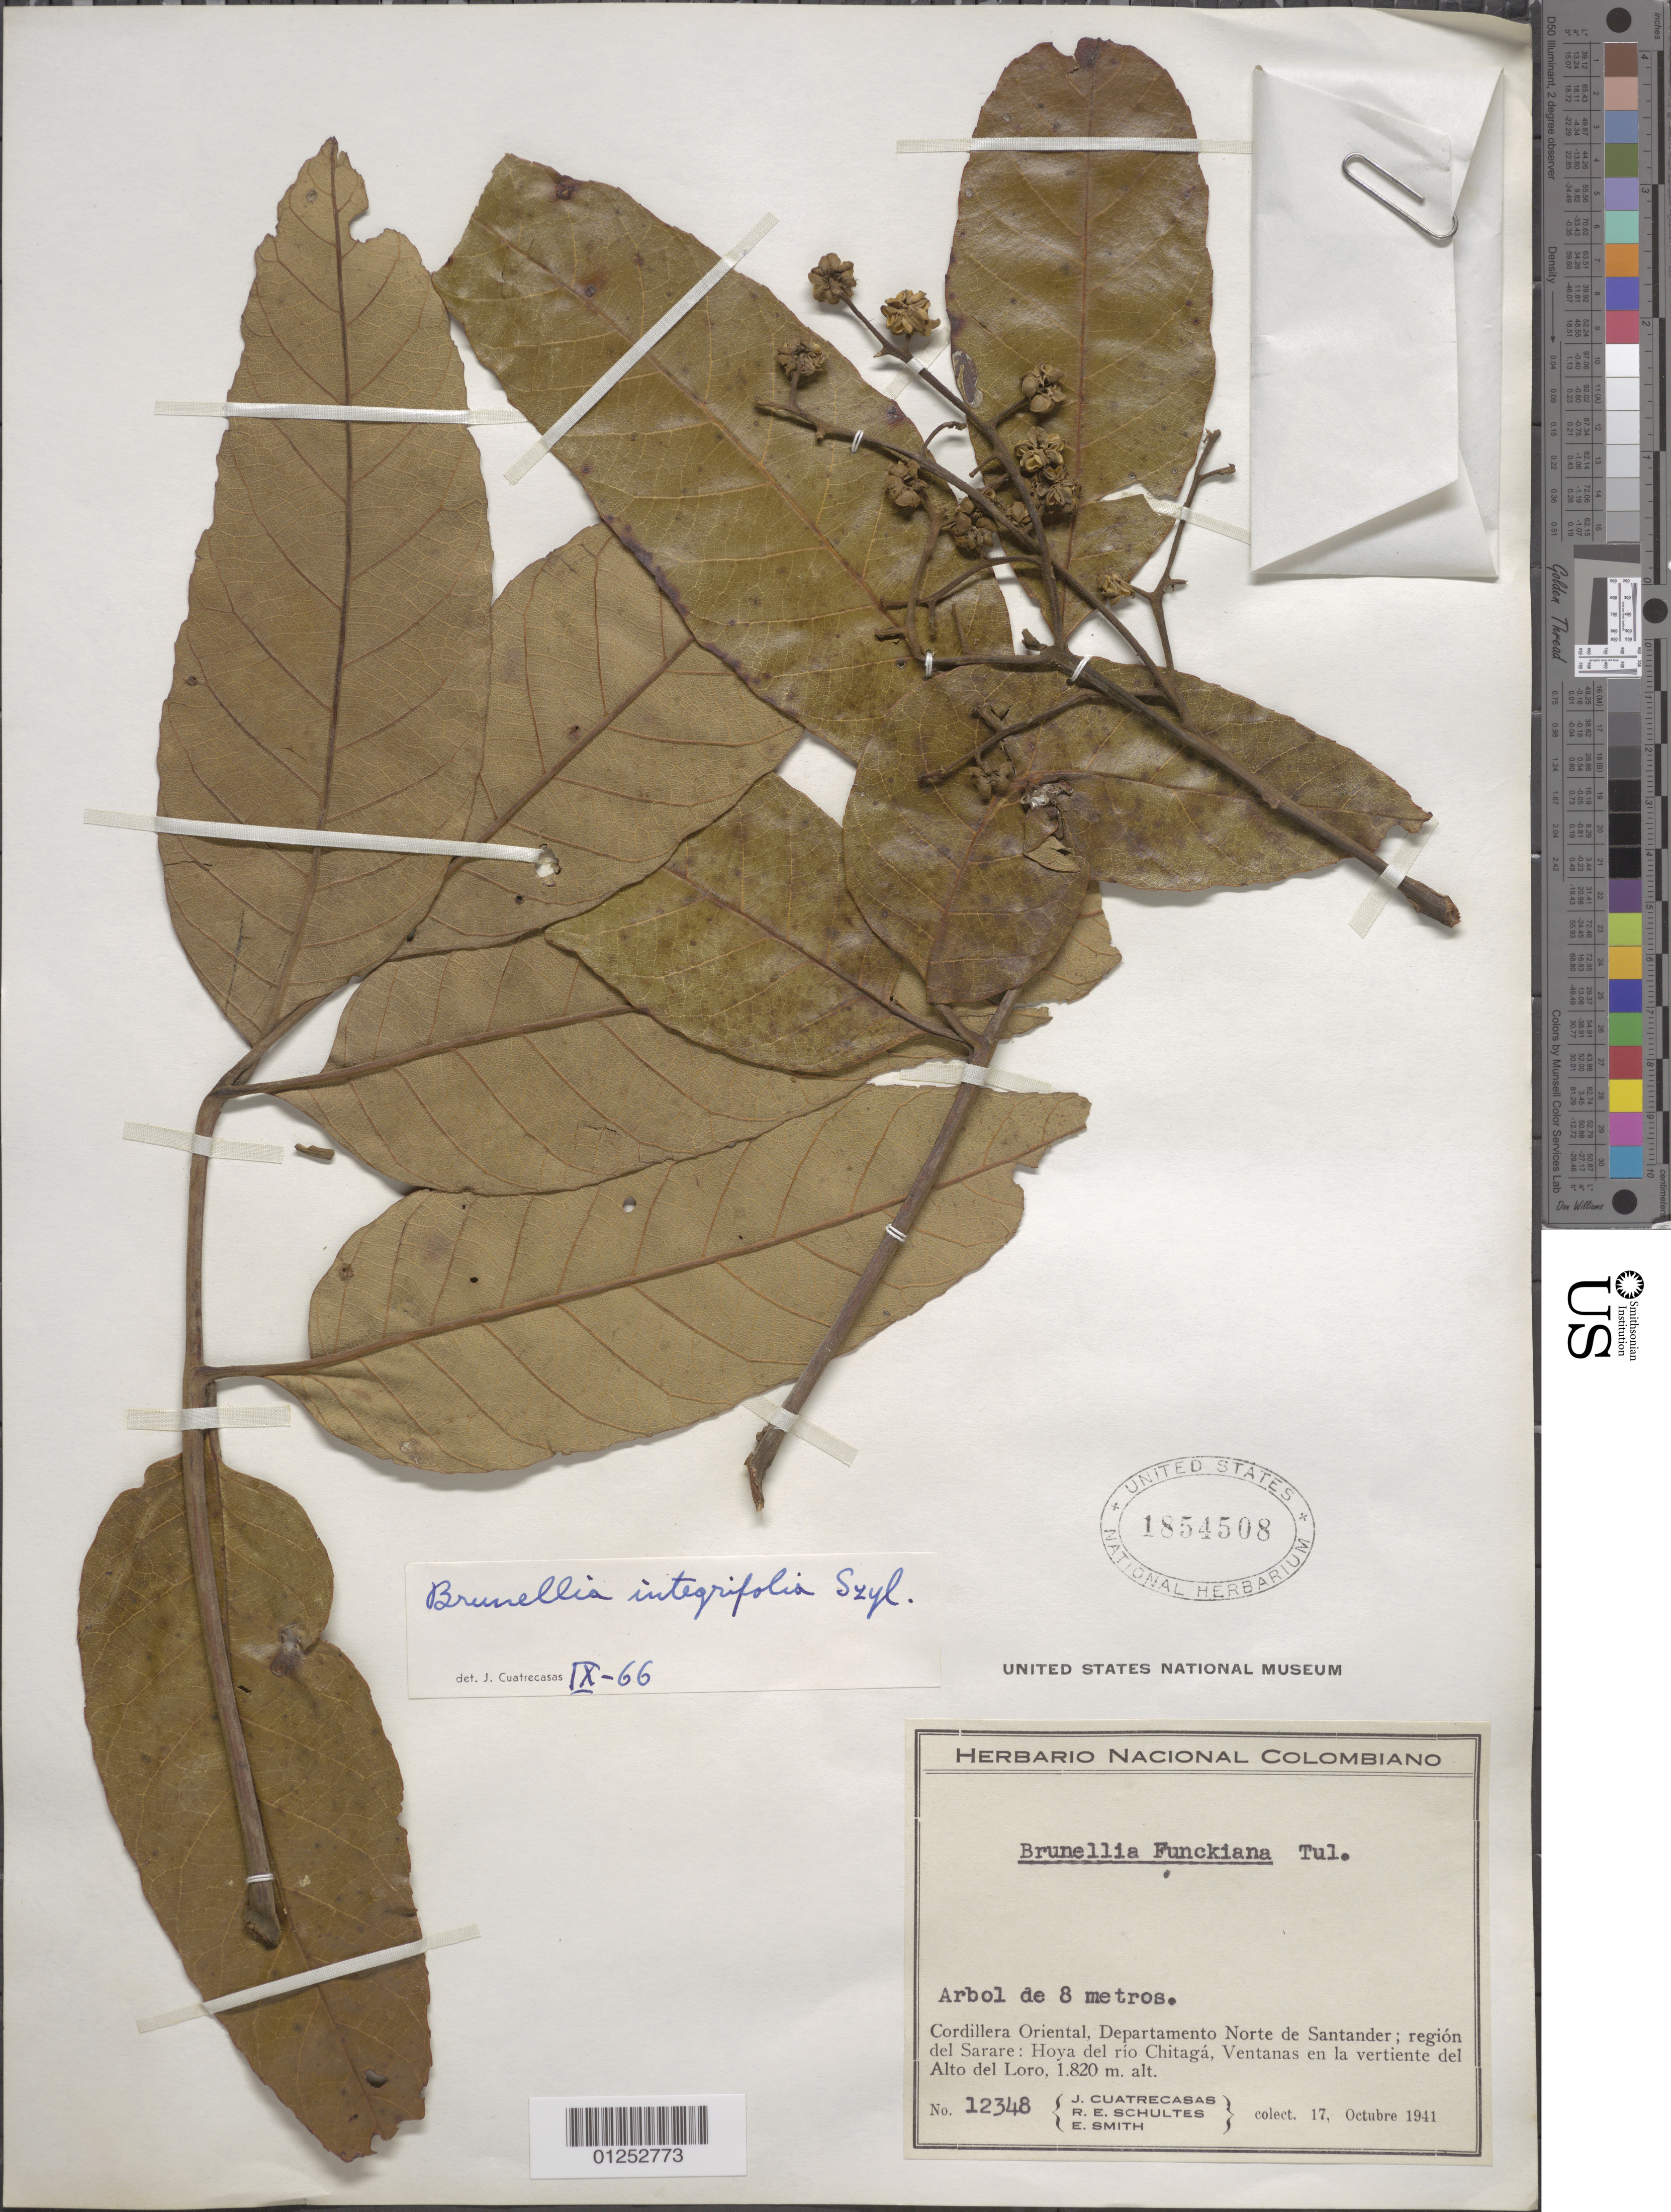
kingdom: Plantae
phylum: Tracheophyta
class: Magnoliopsida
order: Oxalidales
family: Brunelliaceae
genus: Brunellia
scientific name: Brunellia integrifolia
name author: Szyszyl.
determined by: Cuatrecasas, J.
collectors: J. Cuatrecasas, R. E. Schultes & C. E. Smith Jr.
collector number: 12348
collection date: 1941-10-17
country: Colombia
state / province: Norte de Santander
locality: Cordillera Oriental, región del Sarare, hoya del Río Chitaga, Ventanas en la vertiente del Alto del Loro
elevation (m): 1820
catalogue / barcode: US 1854508